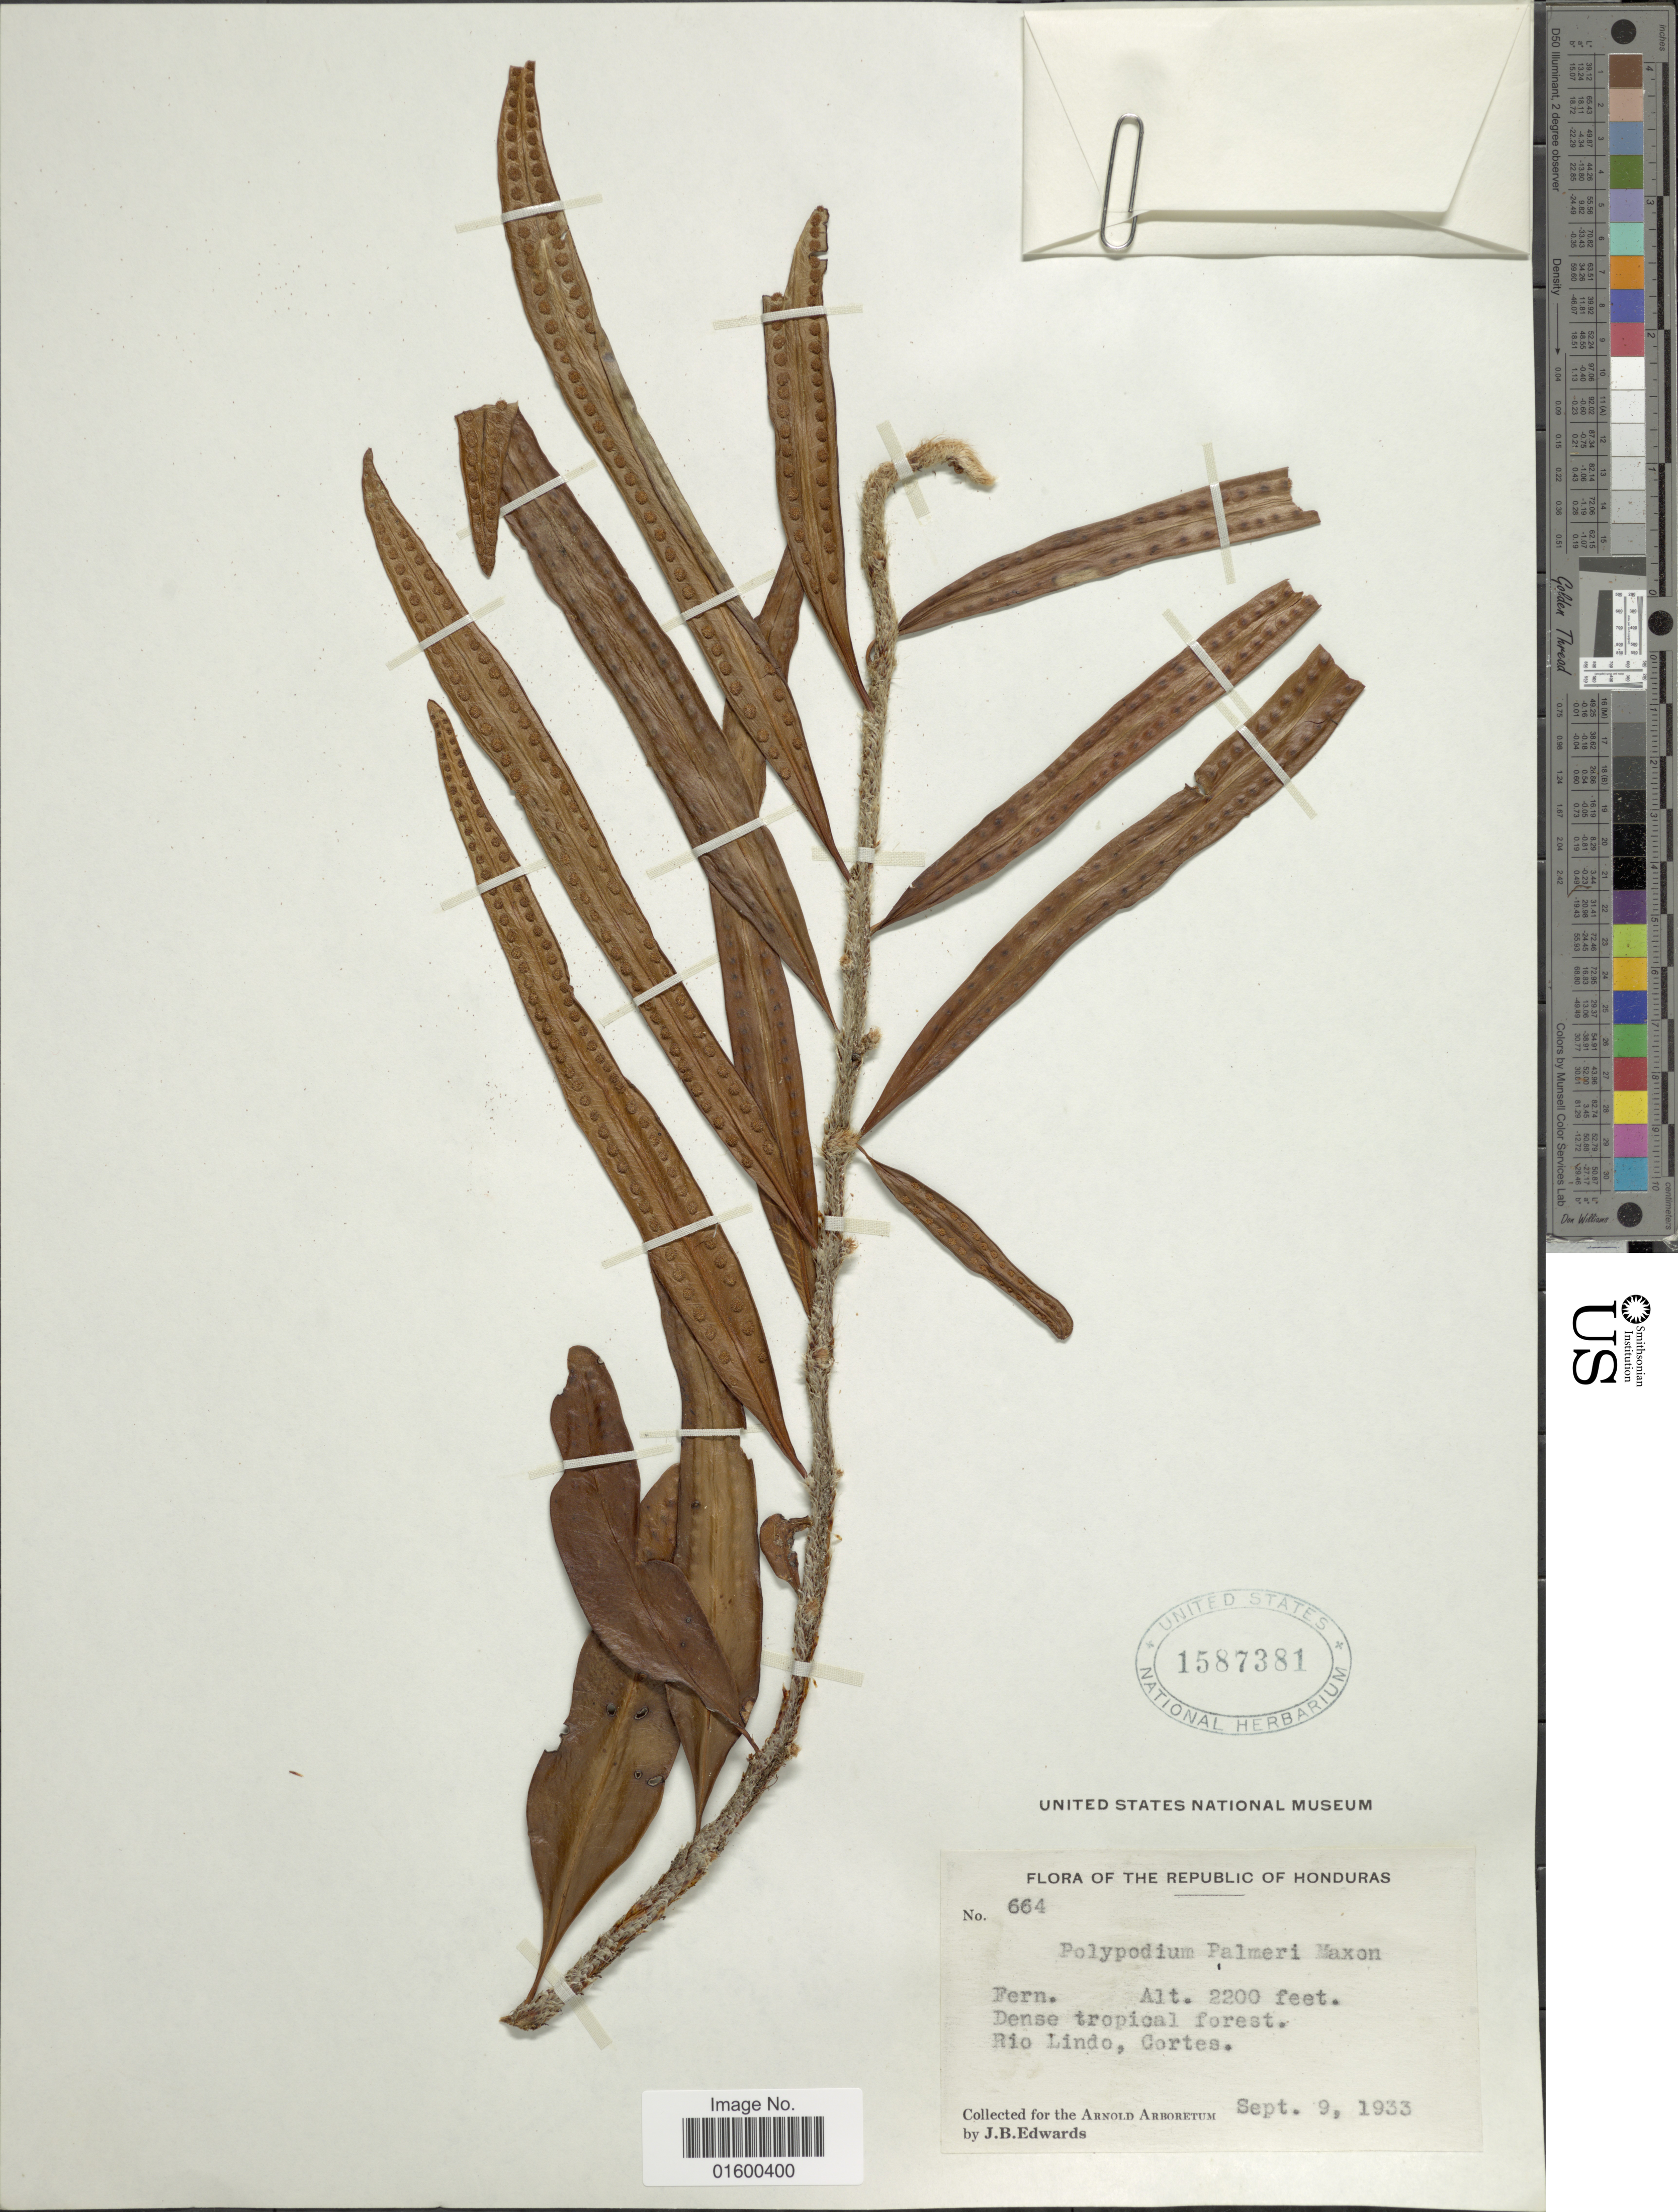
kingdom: Plantae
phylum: Tracheophyta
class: Polypodiopsida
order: Polypodiales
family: Polypodiaceae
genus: Microgramma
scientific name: Microgramma nitida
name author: (J. Sm.) A.R. Sm.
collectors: J. B. Edwards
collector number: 664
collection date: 1933-09-09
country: Honduras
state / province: Cortés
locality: Republic of Honduras, Rio Lindo, Cortes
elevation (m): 671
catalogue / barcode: US 1587381